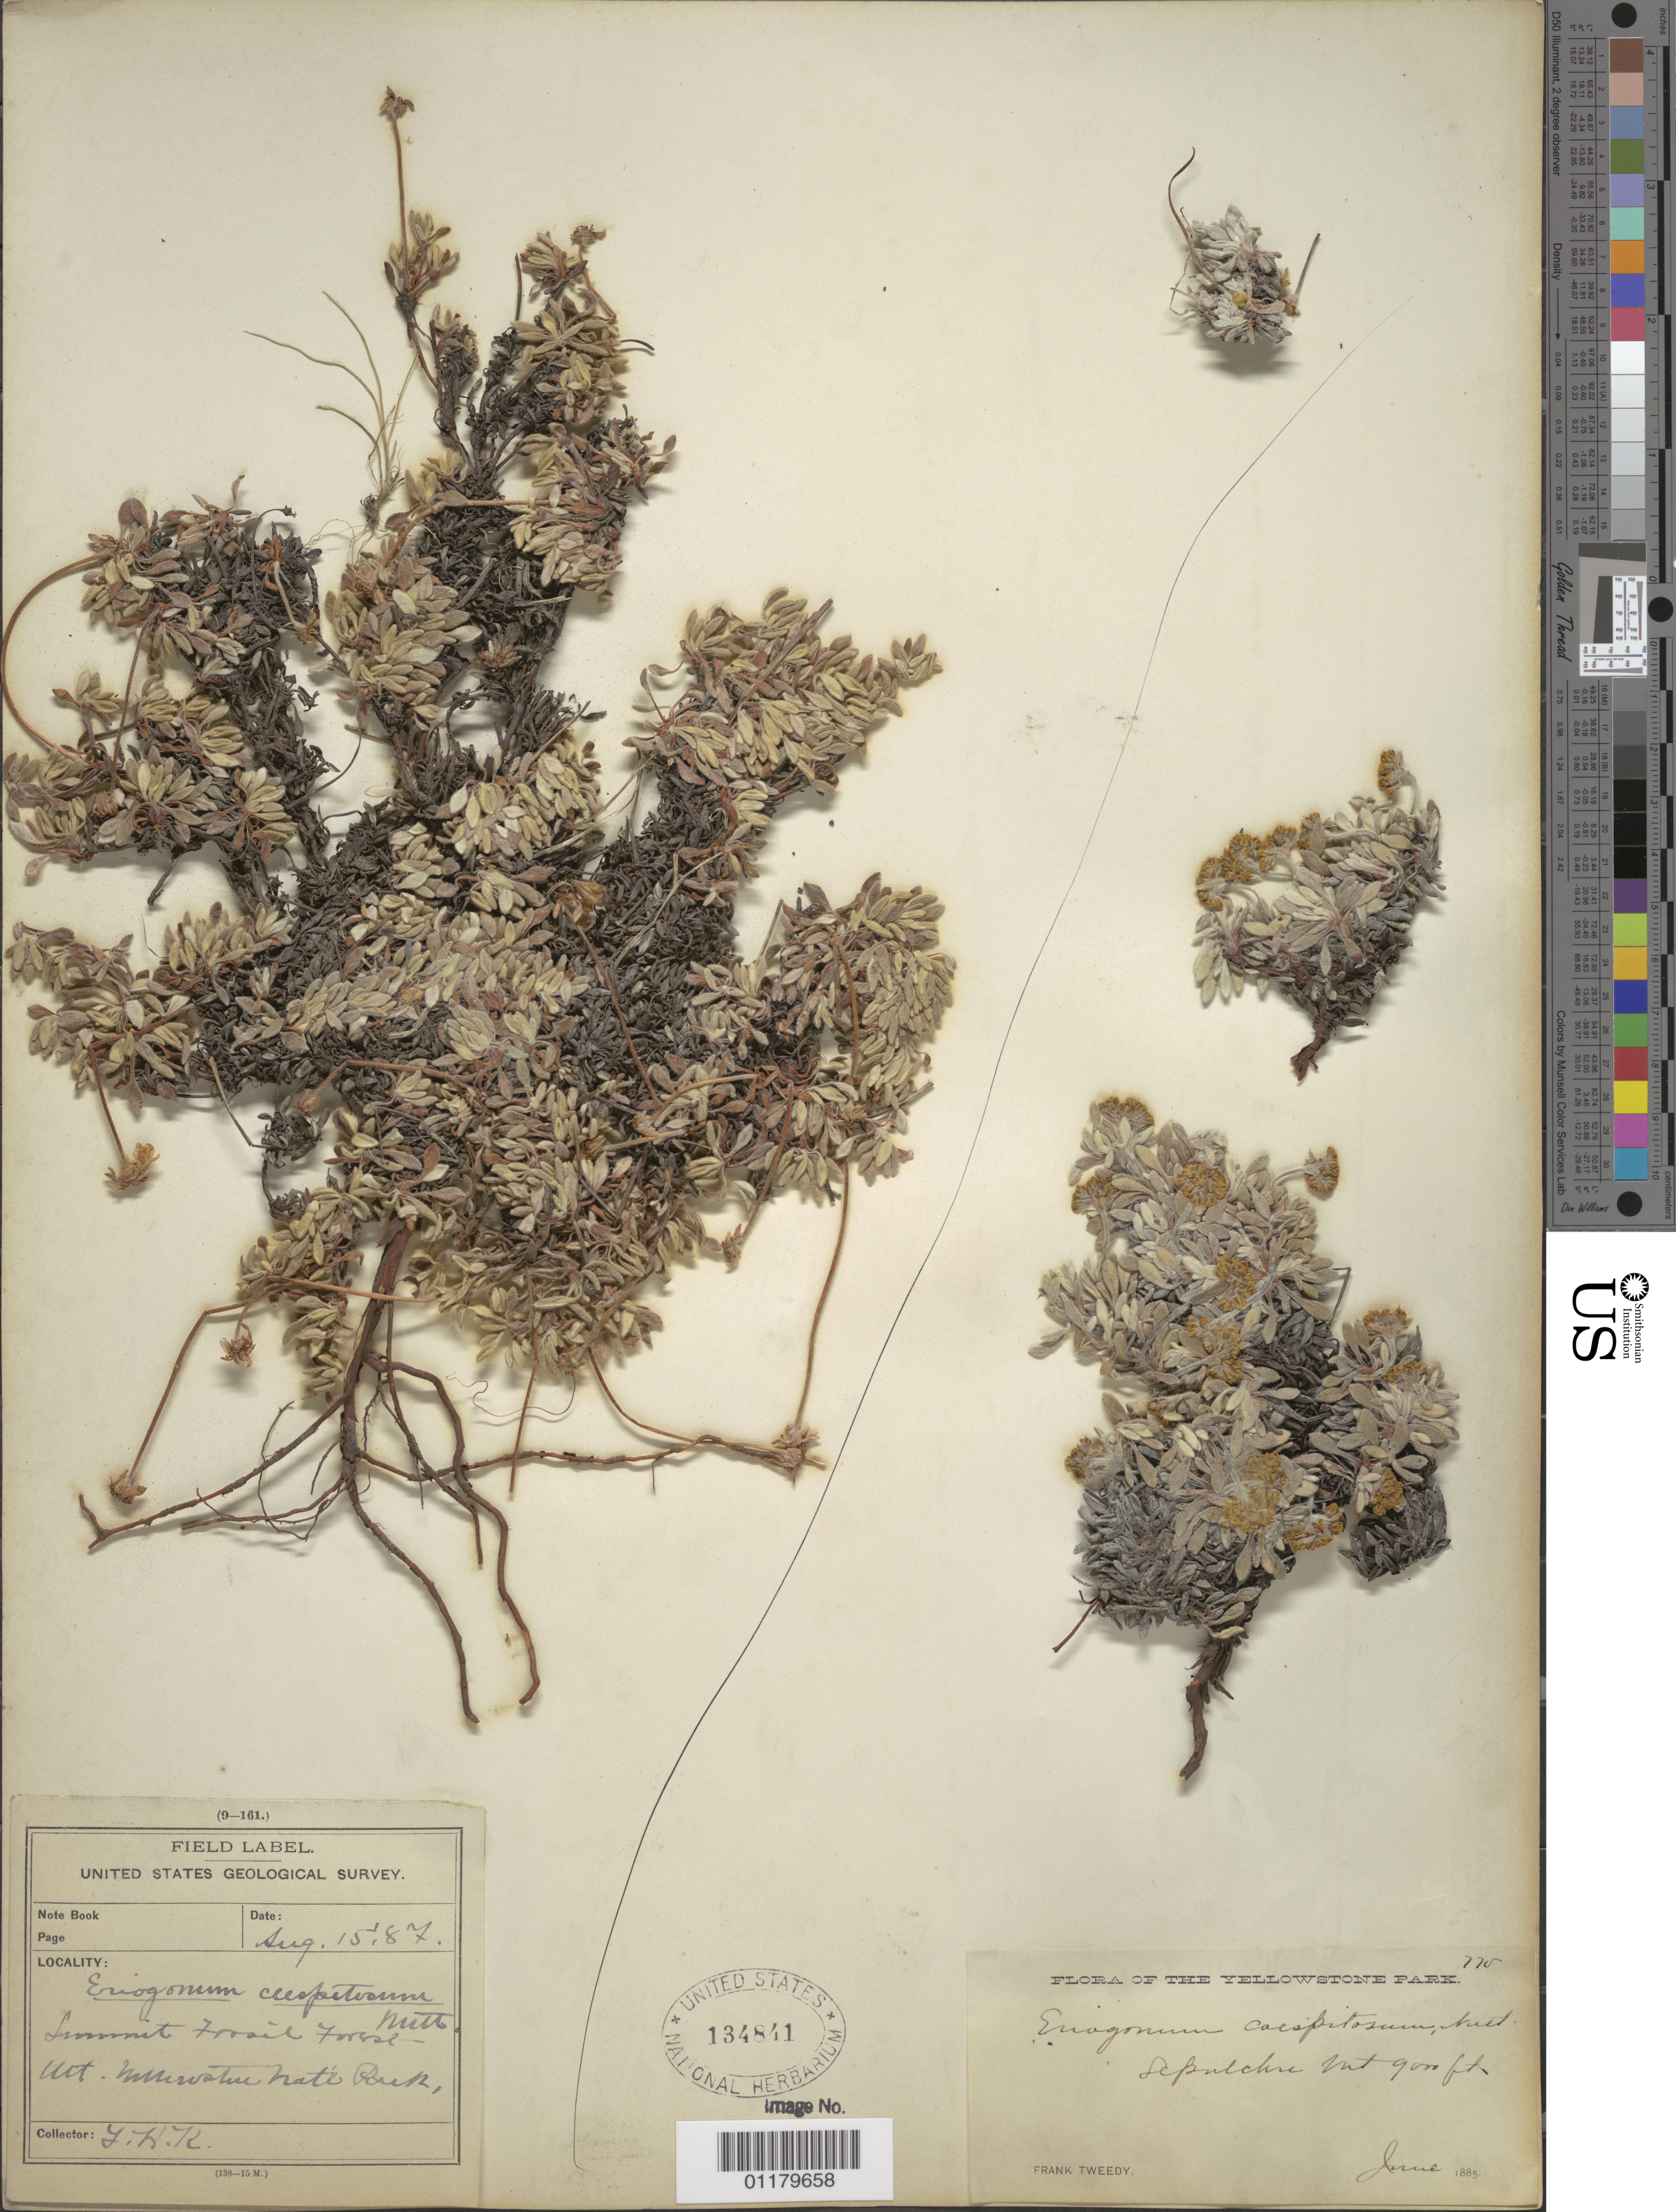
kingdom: Plantae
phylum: Tracheophyta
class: Magnoliopsida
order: Caryophyllales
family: Polygonaceae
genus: Eriogonum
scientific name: Eriogonum caespitosum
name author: Nutt.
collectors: F. H. K.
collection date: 1887-08-15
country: United States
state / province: Montana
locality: Yellowstone National Park.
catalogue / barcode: US 134841